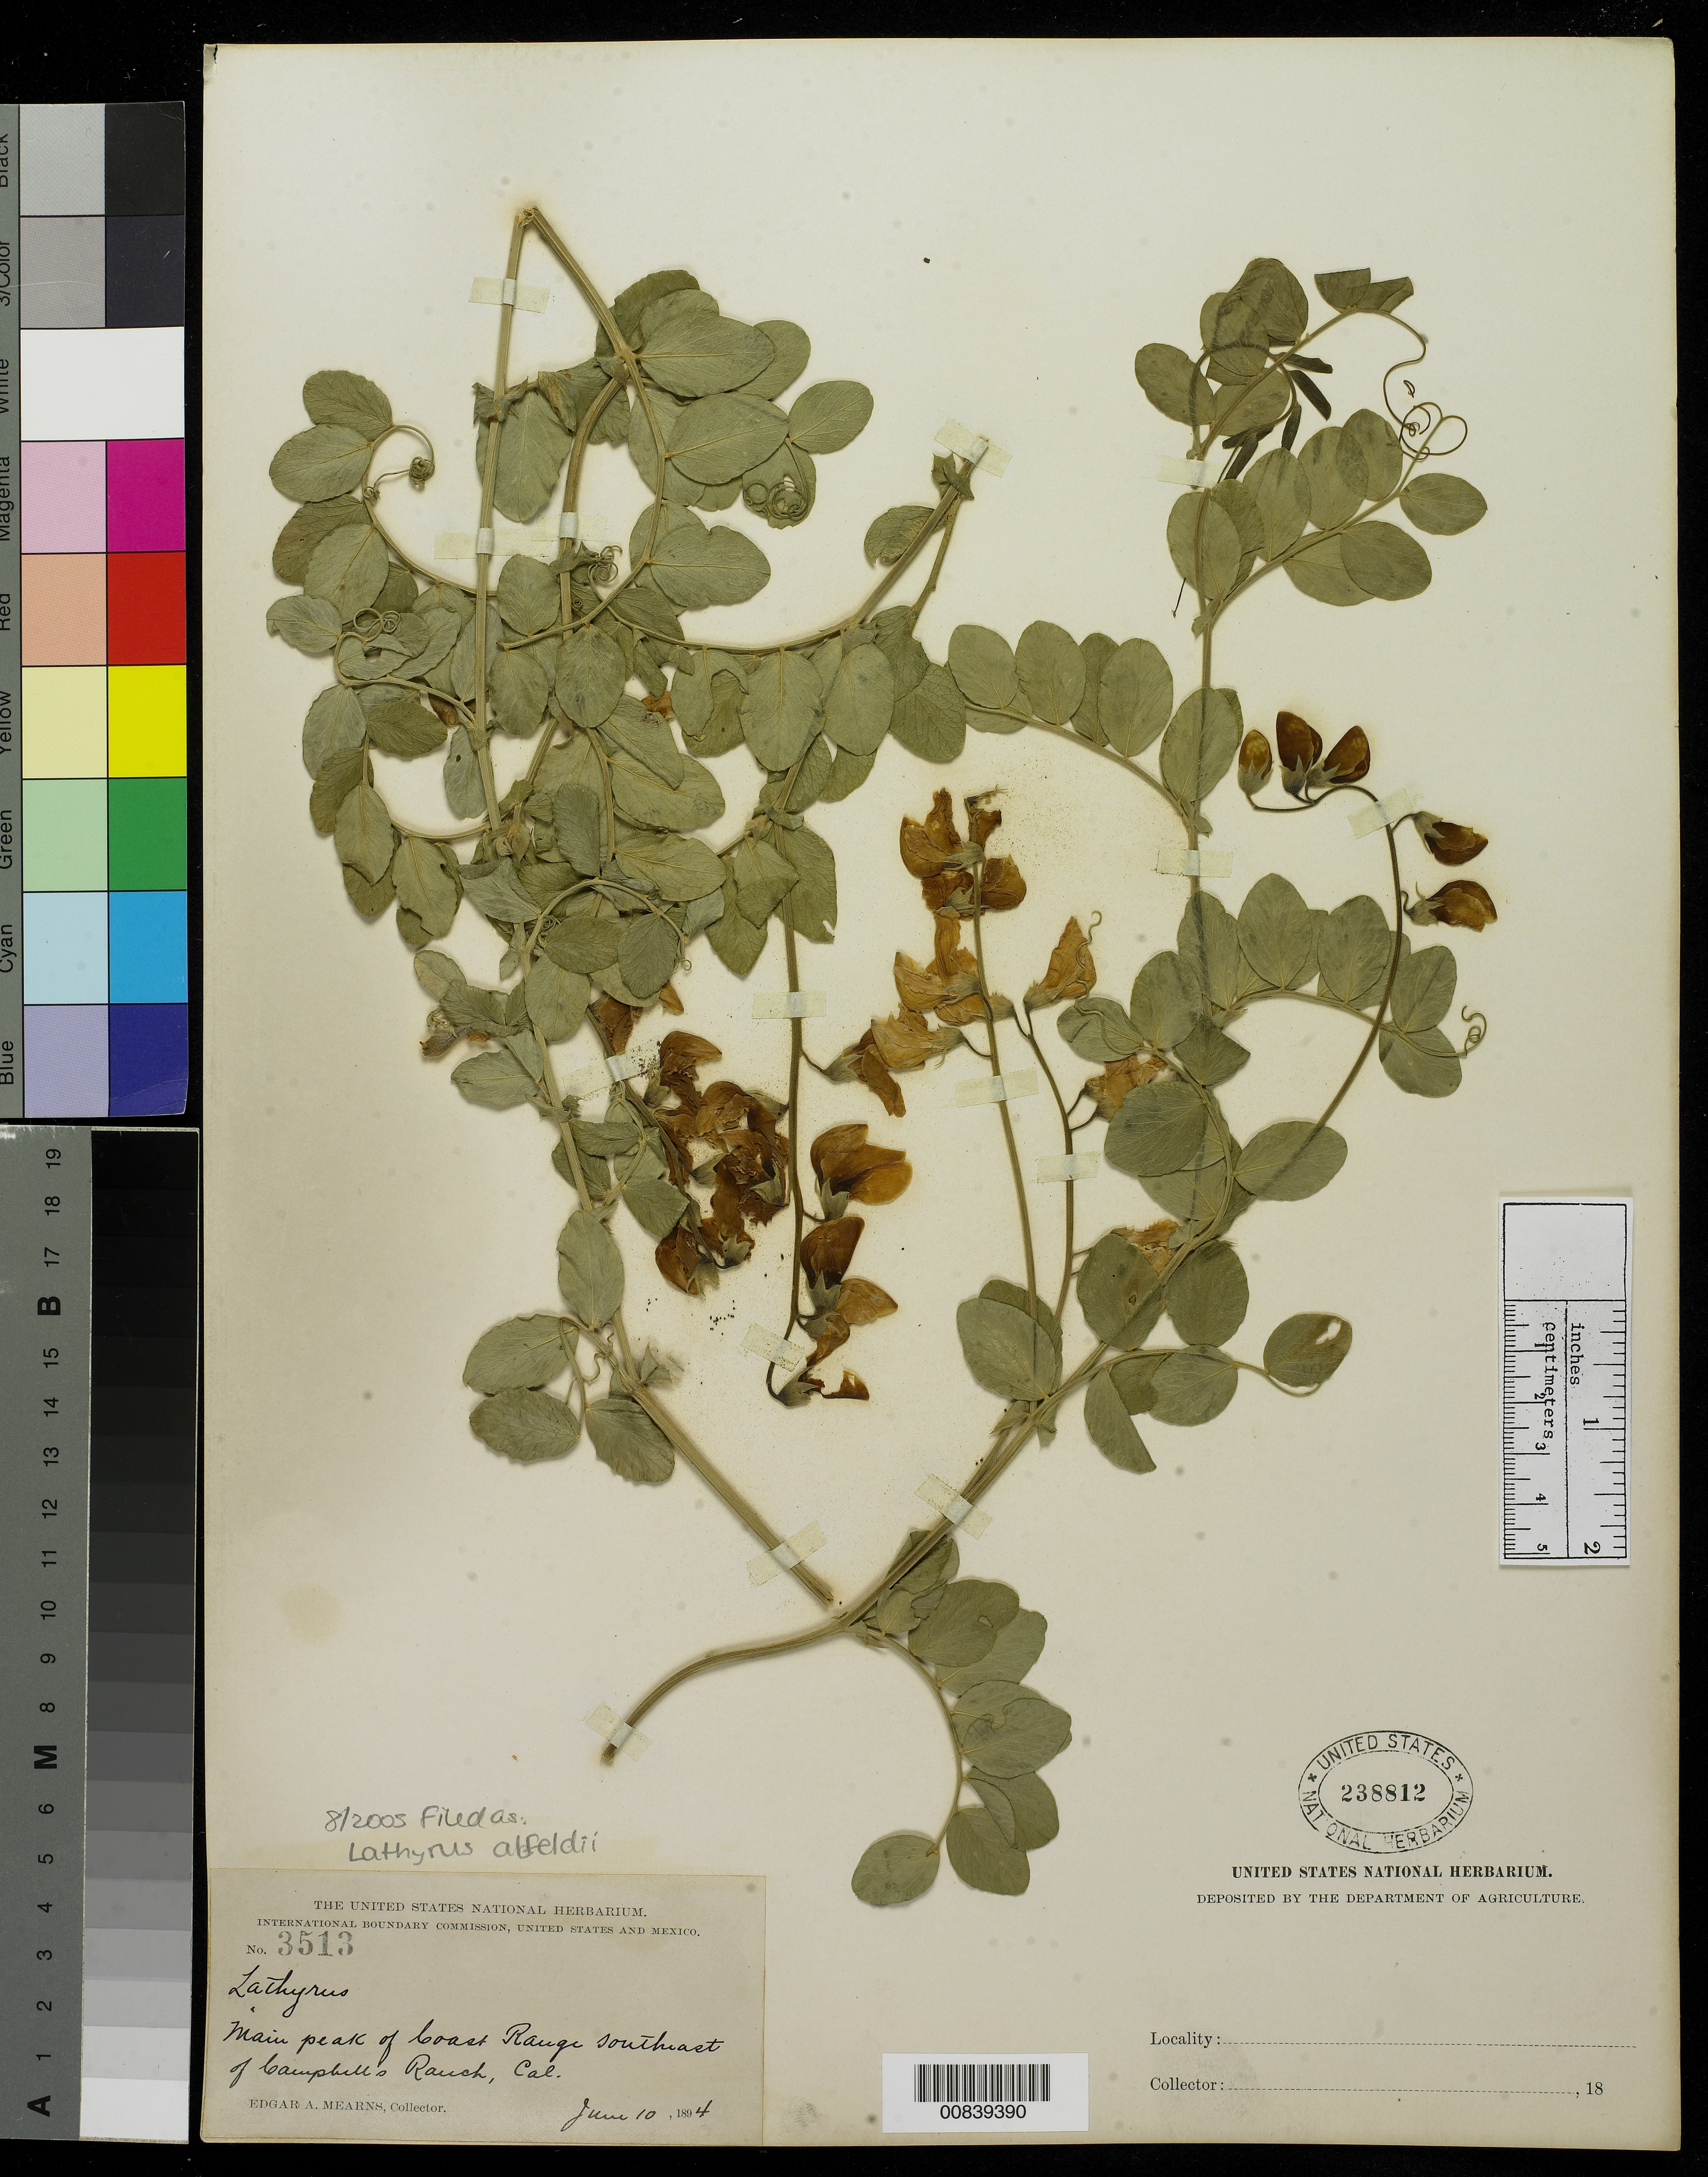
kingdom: Plantae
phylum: Tracheophyta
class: Magnoliopsida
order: Fabales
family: Fabaceae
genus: Lathyrus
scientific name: Lathyrus alefeldii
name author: T.G. White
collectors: E. A. Mearns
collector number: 3513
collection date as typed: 10 Jun 1894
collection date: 1894-06-10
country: United States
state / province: California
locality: Main peak of Coast Range, southeast of Campbell's Ranch, California.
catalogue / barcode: US 238812